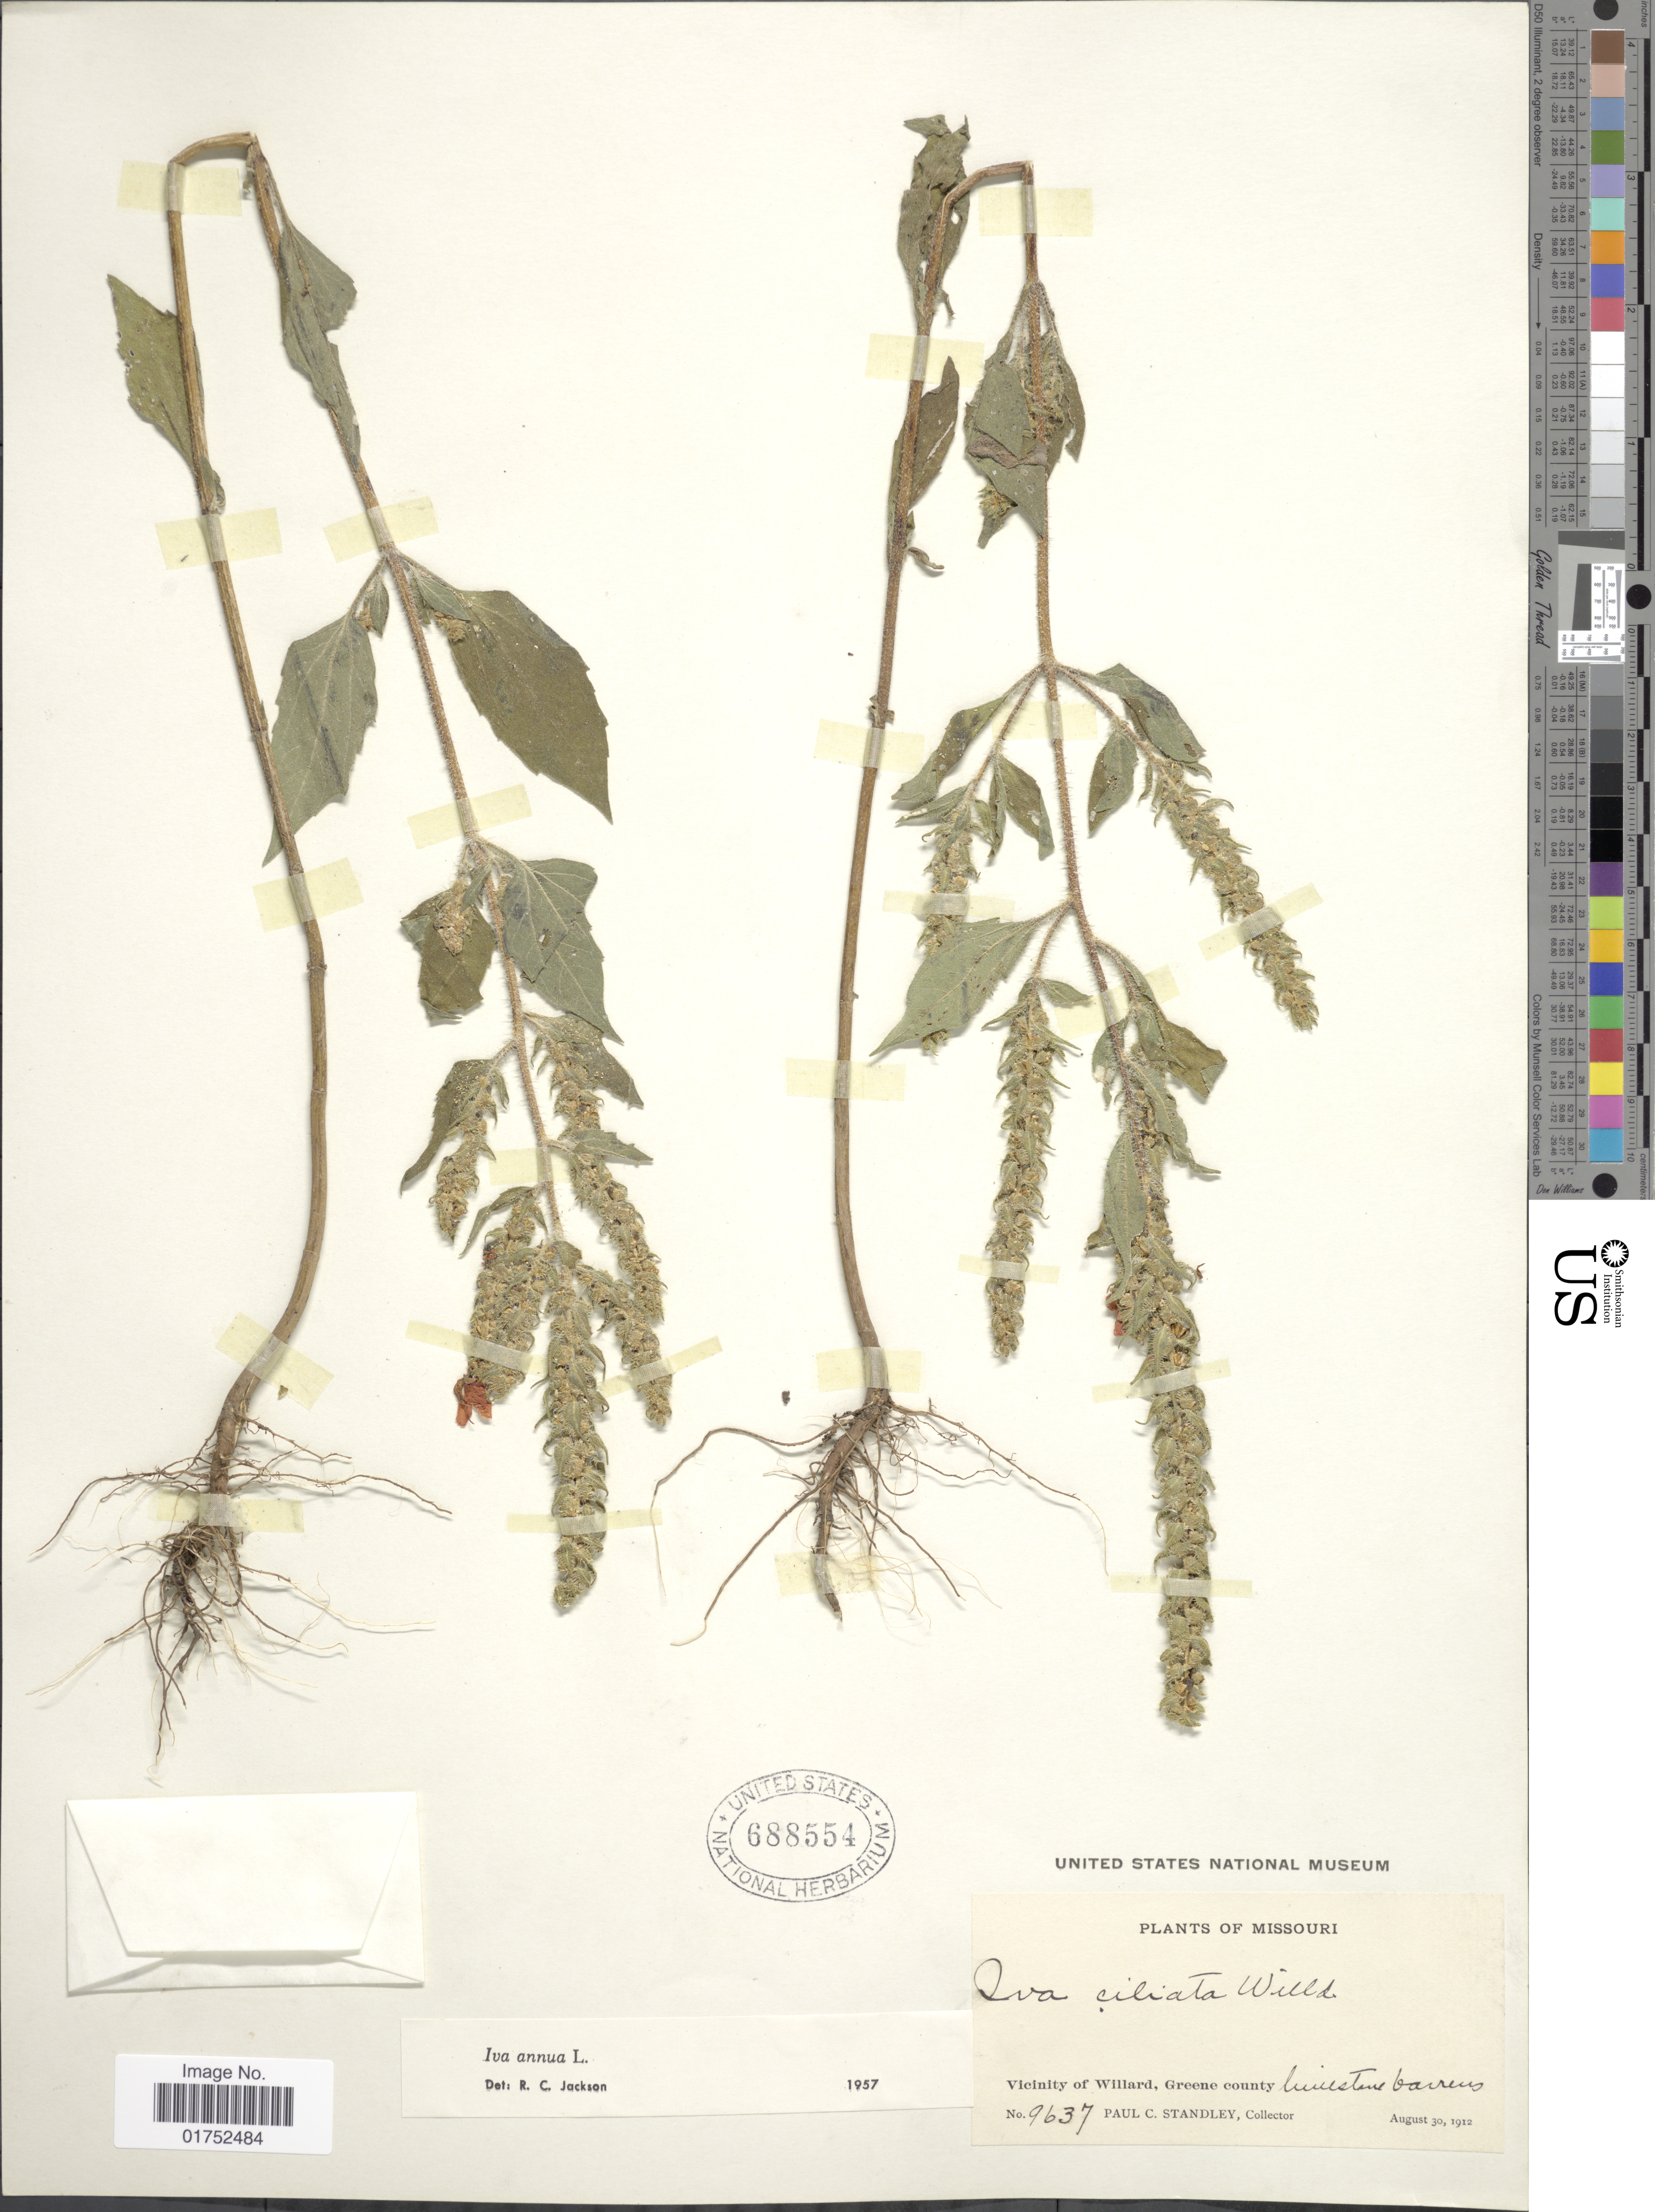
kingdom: Plantae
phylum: Tracheophyta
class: Magnoliopsida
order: Asterales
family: Asteraceae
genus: Iva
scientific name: Iva annua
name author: L.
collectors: P. C. Standley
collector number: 9637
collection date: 1912-08-30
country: United States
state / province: Missouri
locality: Vicinity of Willard, Greene County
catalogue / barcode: US 688554